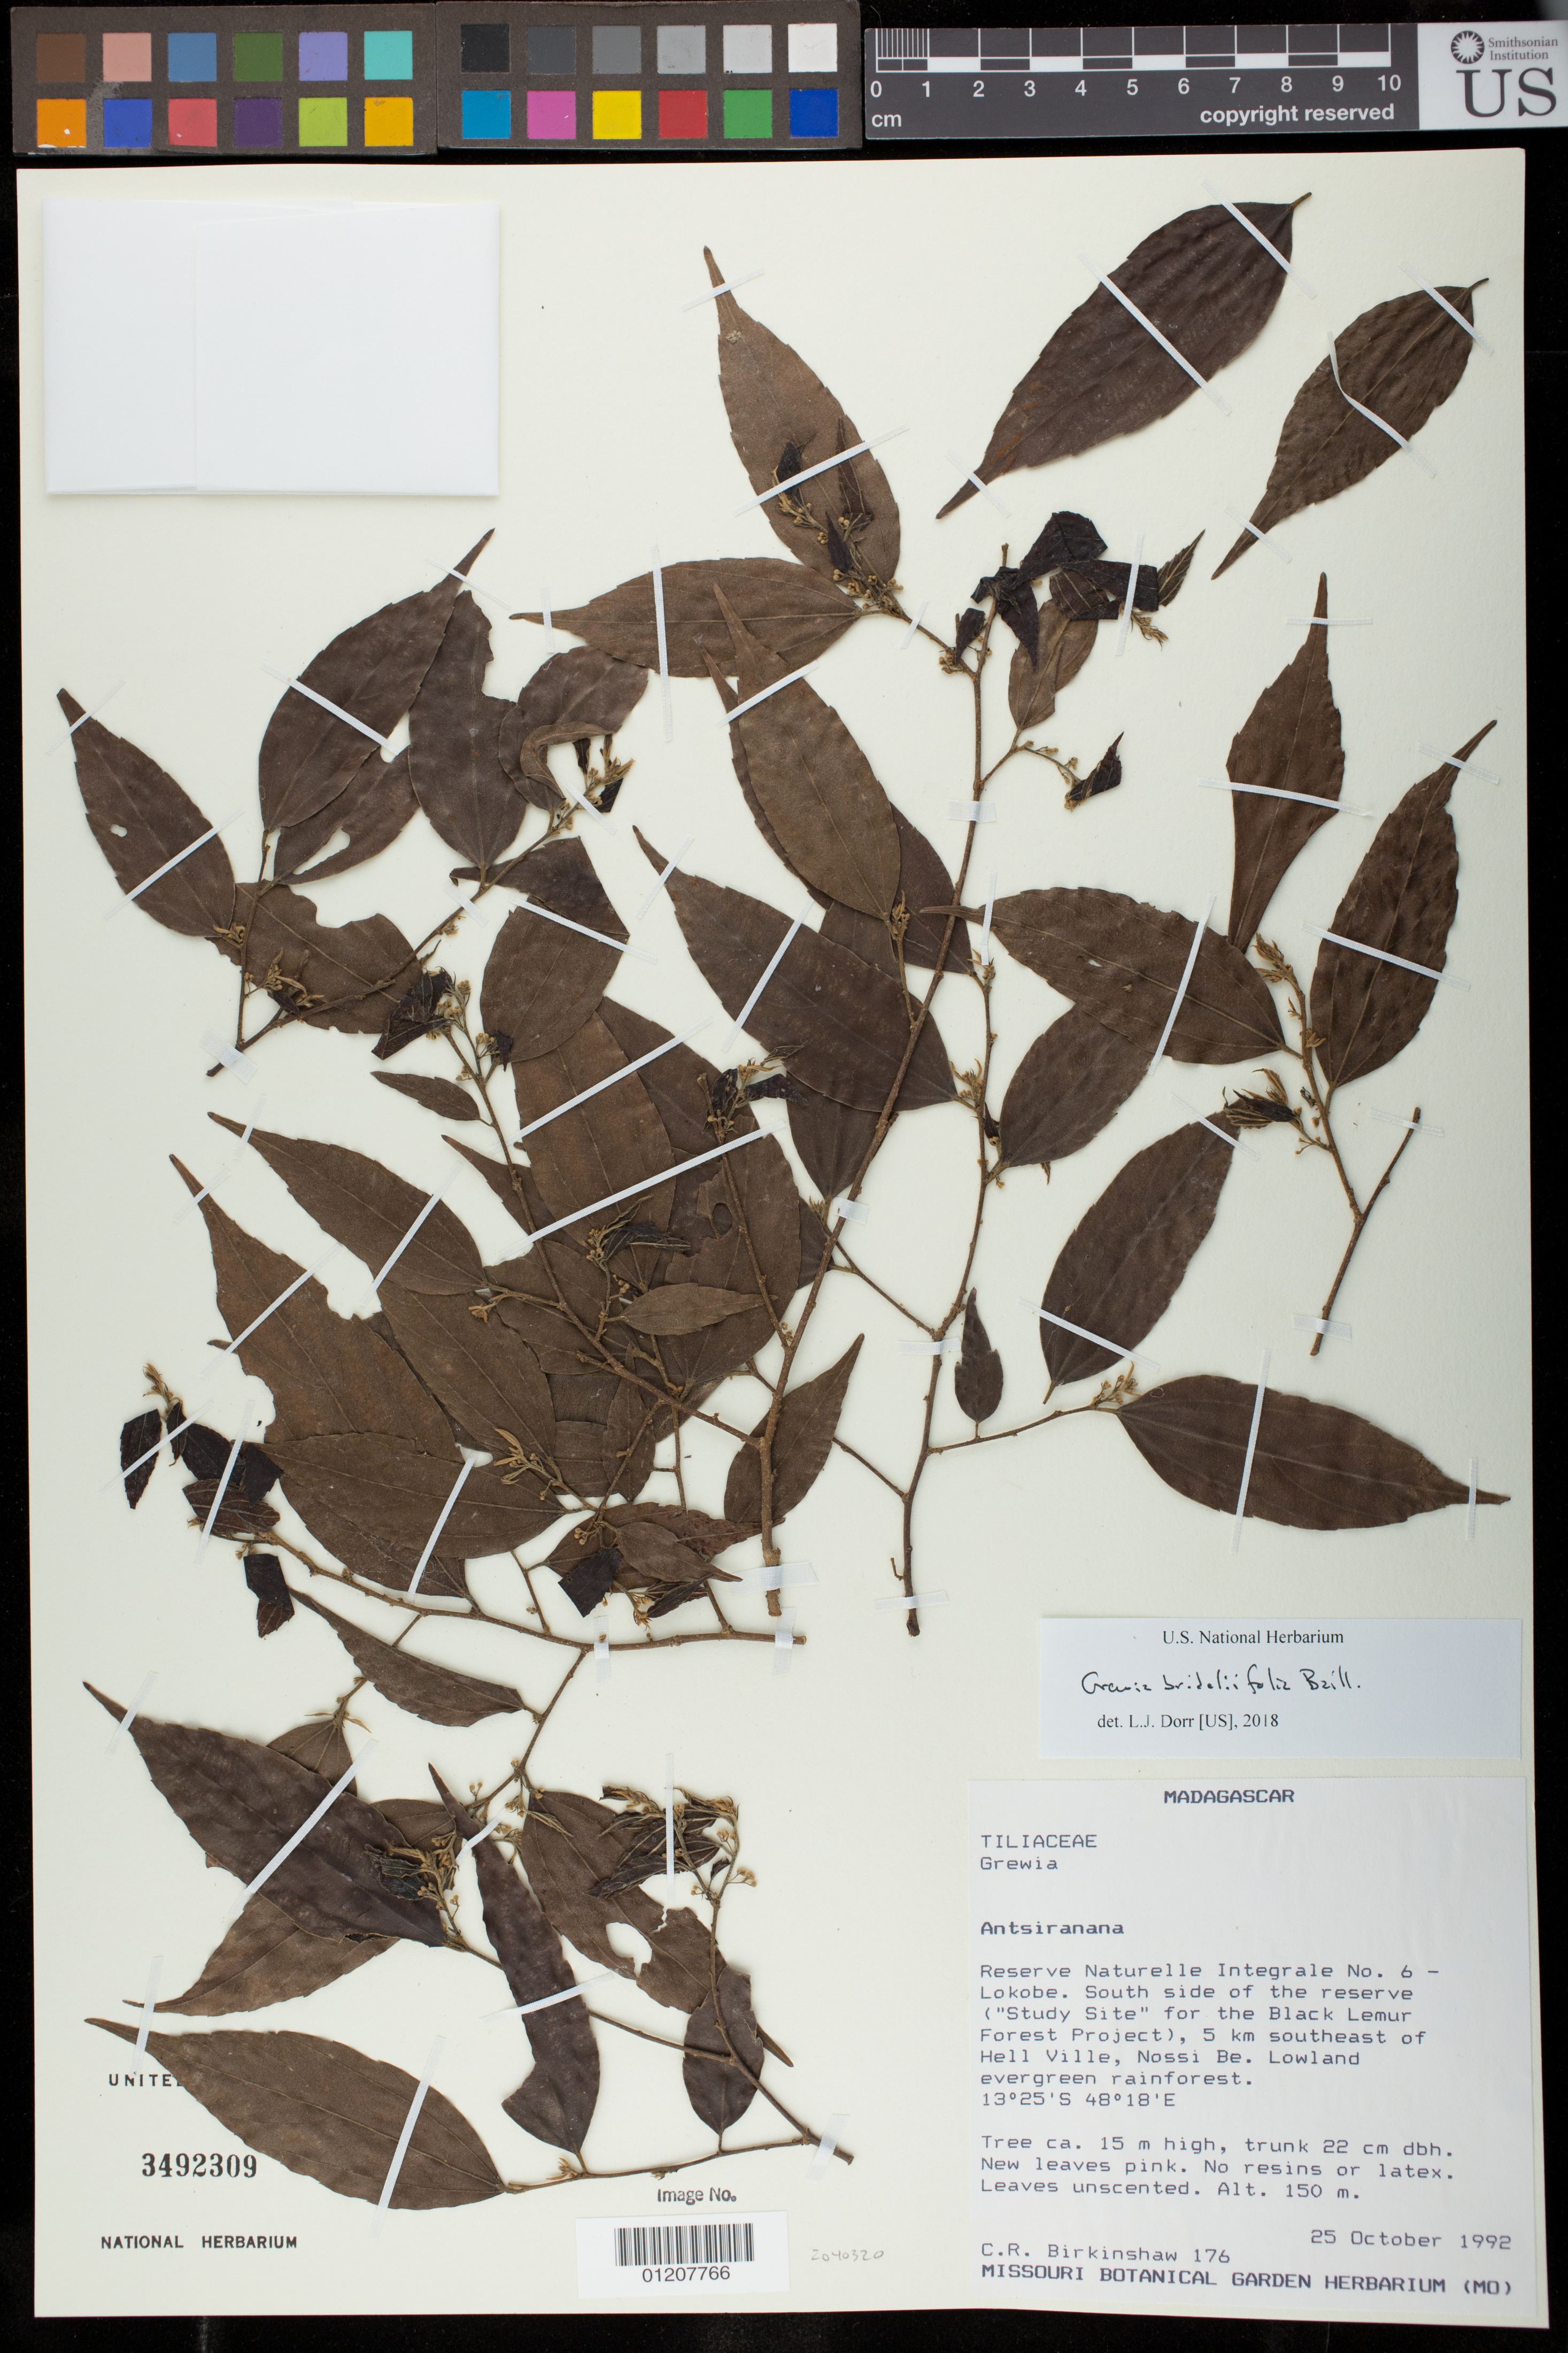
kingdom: Plantae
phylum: Tracheophyta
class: Magnoliopsida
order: Malvales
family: Malvaceae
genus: Grewia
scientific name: Grewia brideliifolia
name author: Baill.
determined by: Dorr, L. J., (BOT), Smithsonian Institution - National Museum of Natural History (UNITED STATES)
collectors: C. R. Birkinshaw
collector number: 176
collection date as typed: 25 Oct 1992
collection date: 1992-10-25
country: Madagascar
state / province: Diana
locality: Antsiranana. Reserve Naturelle Integrale No. 6 - Lokobe. South side of the reserve ("Study Site" for the Black Lemur Forest Project), 5 km southeast of Hell Ville, Nossi Be.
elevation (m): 150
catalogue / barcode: US 3492309